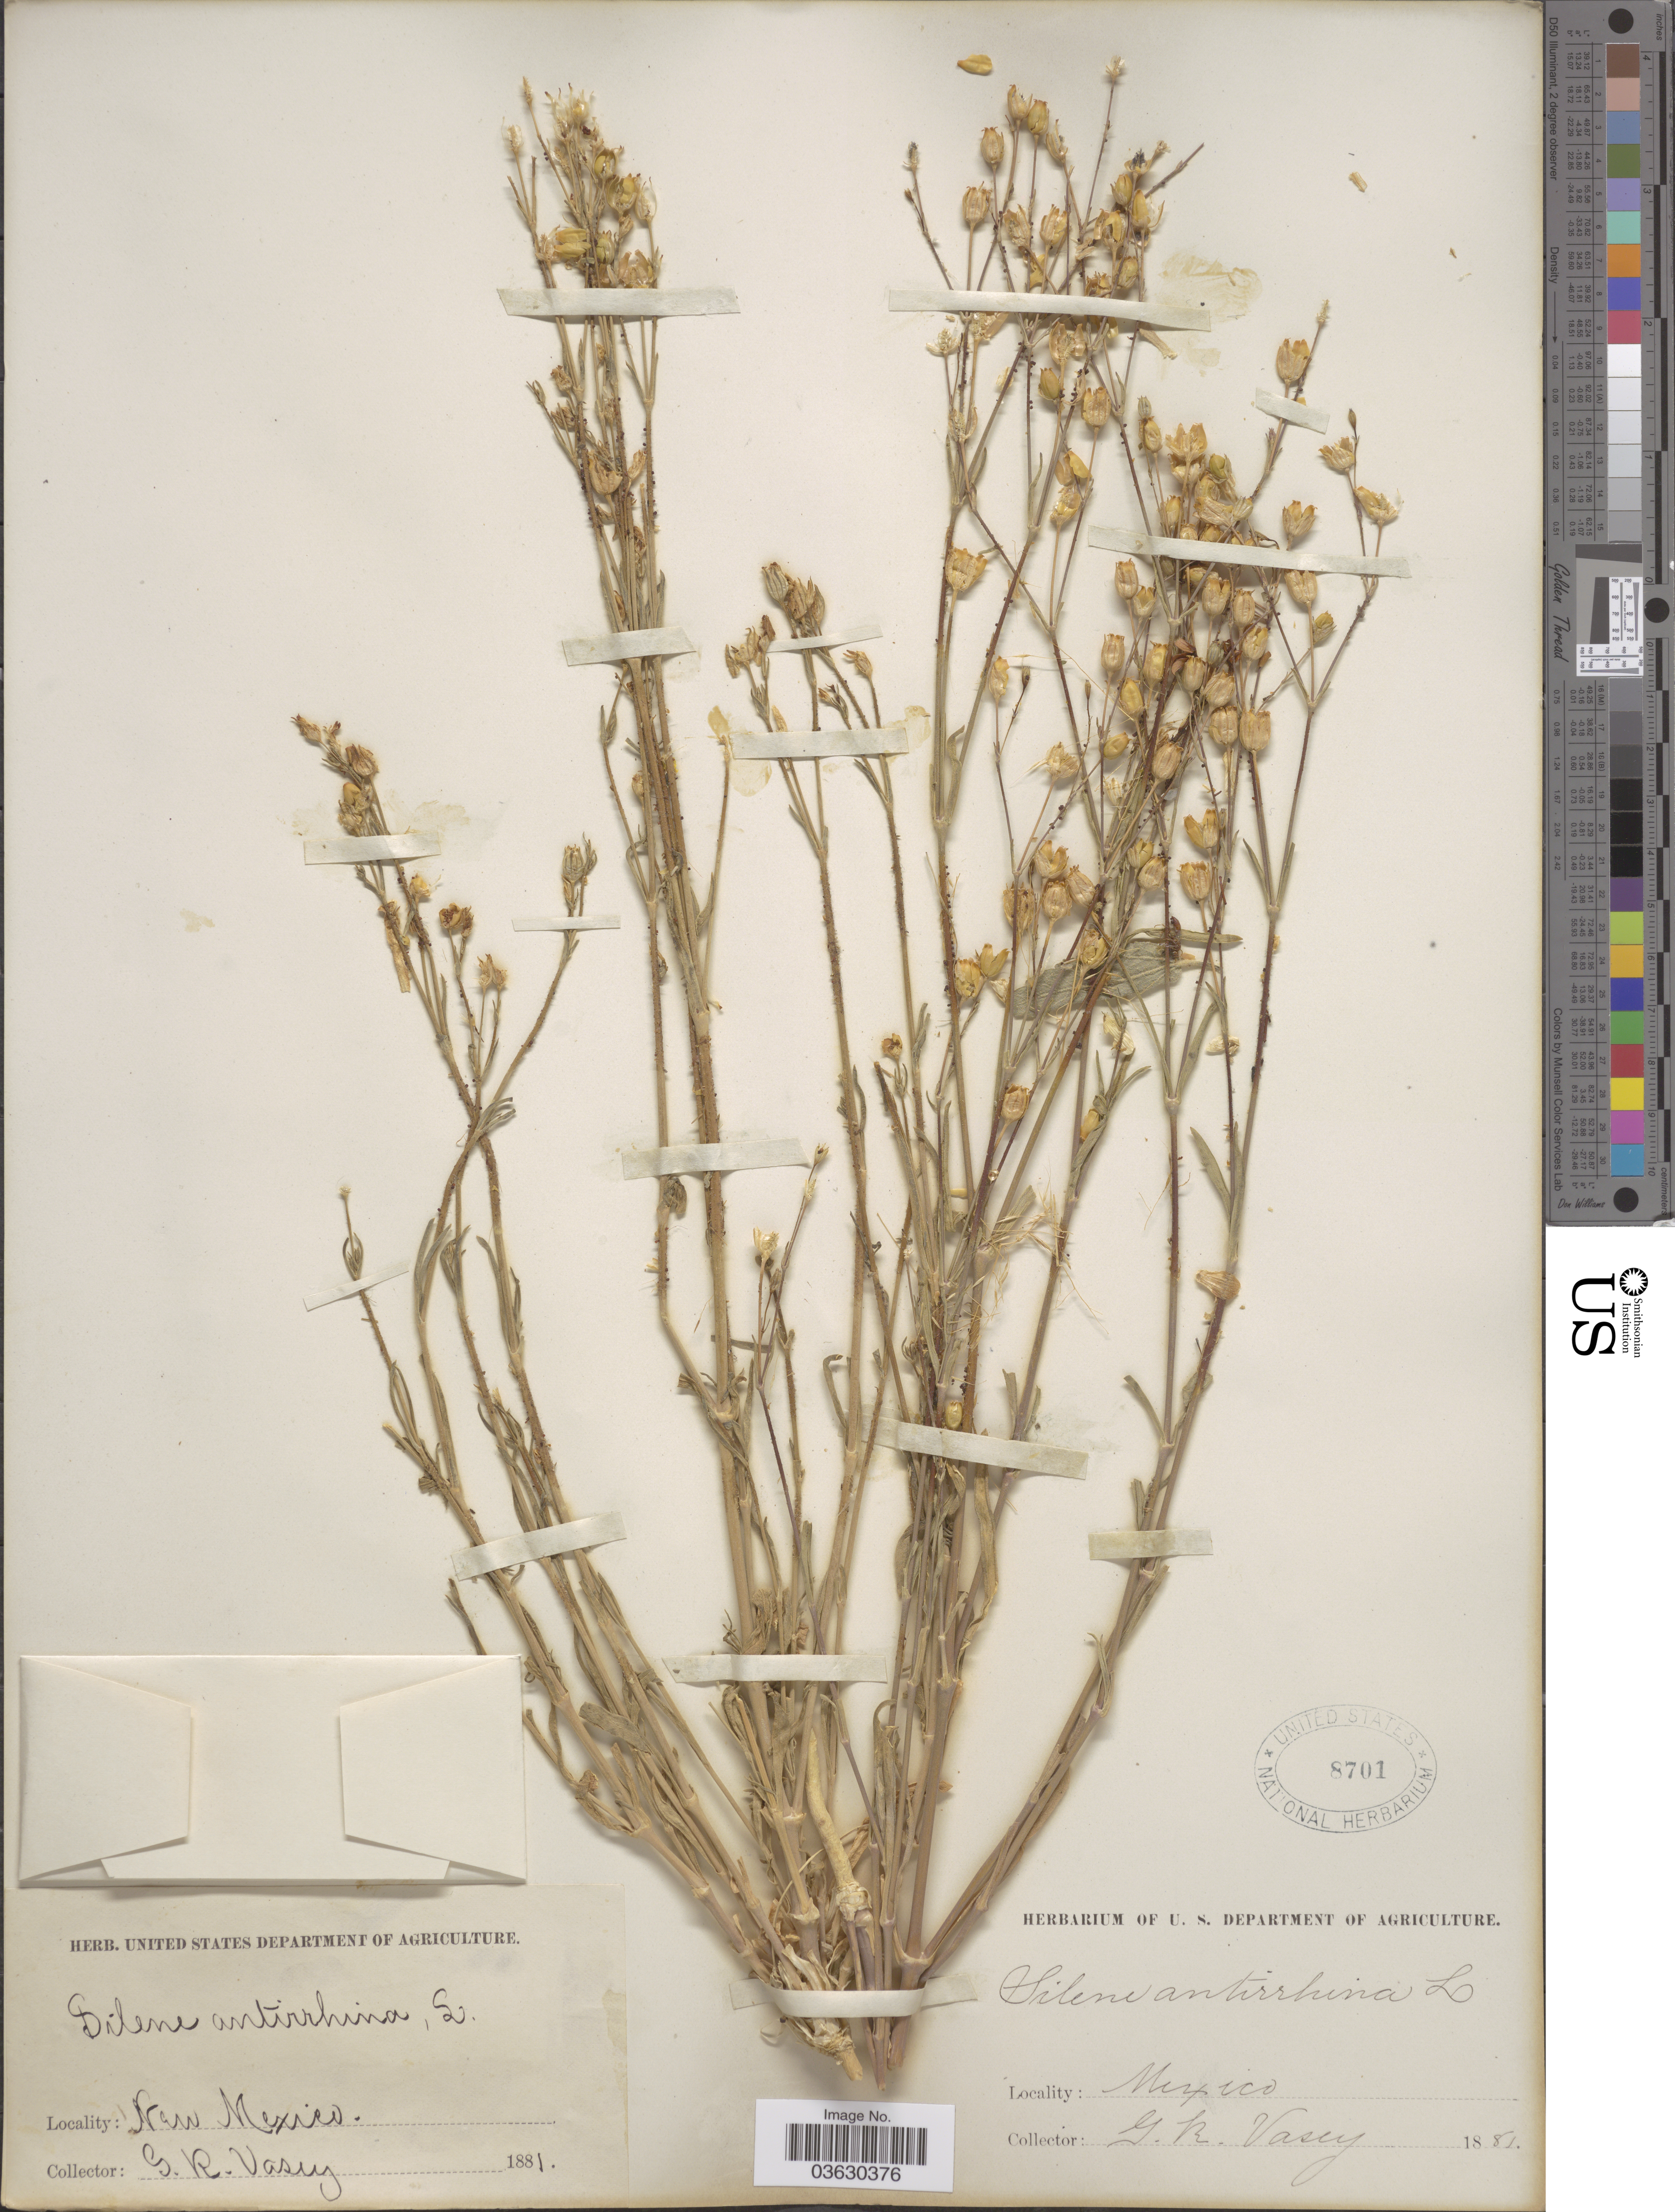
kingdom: Plantae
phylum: Tracheophyta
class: Magnoliopsida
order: Caryophyllales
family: Caryophyllaceae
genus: Silene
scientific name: Silene antirrhina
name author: L.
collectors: G. R. Vasey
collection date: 1881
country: United States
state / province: New Mexico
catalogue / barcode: US 8701